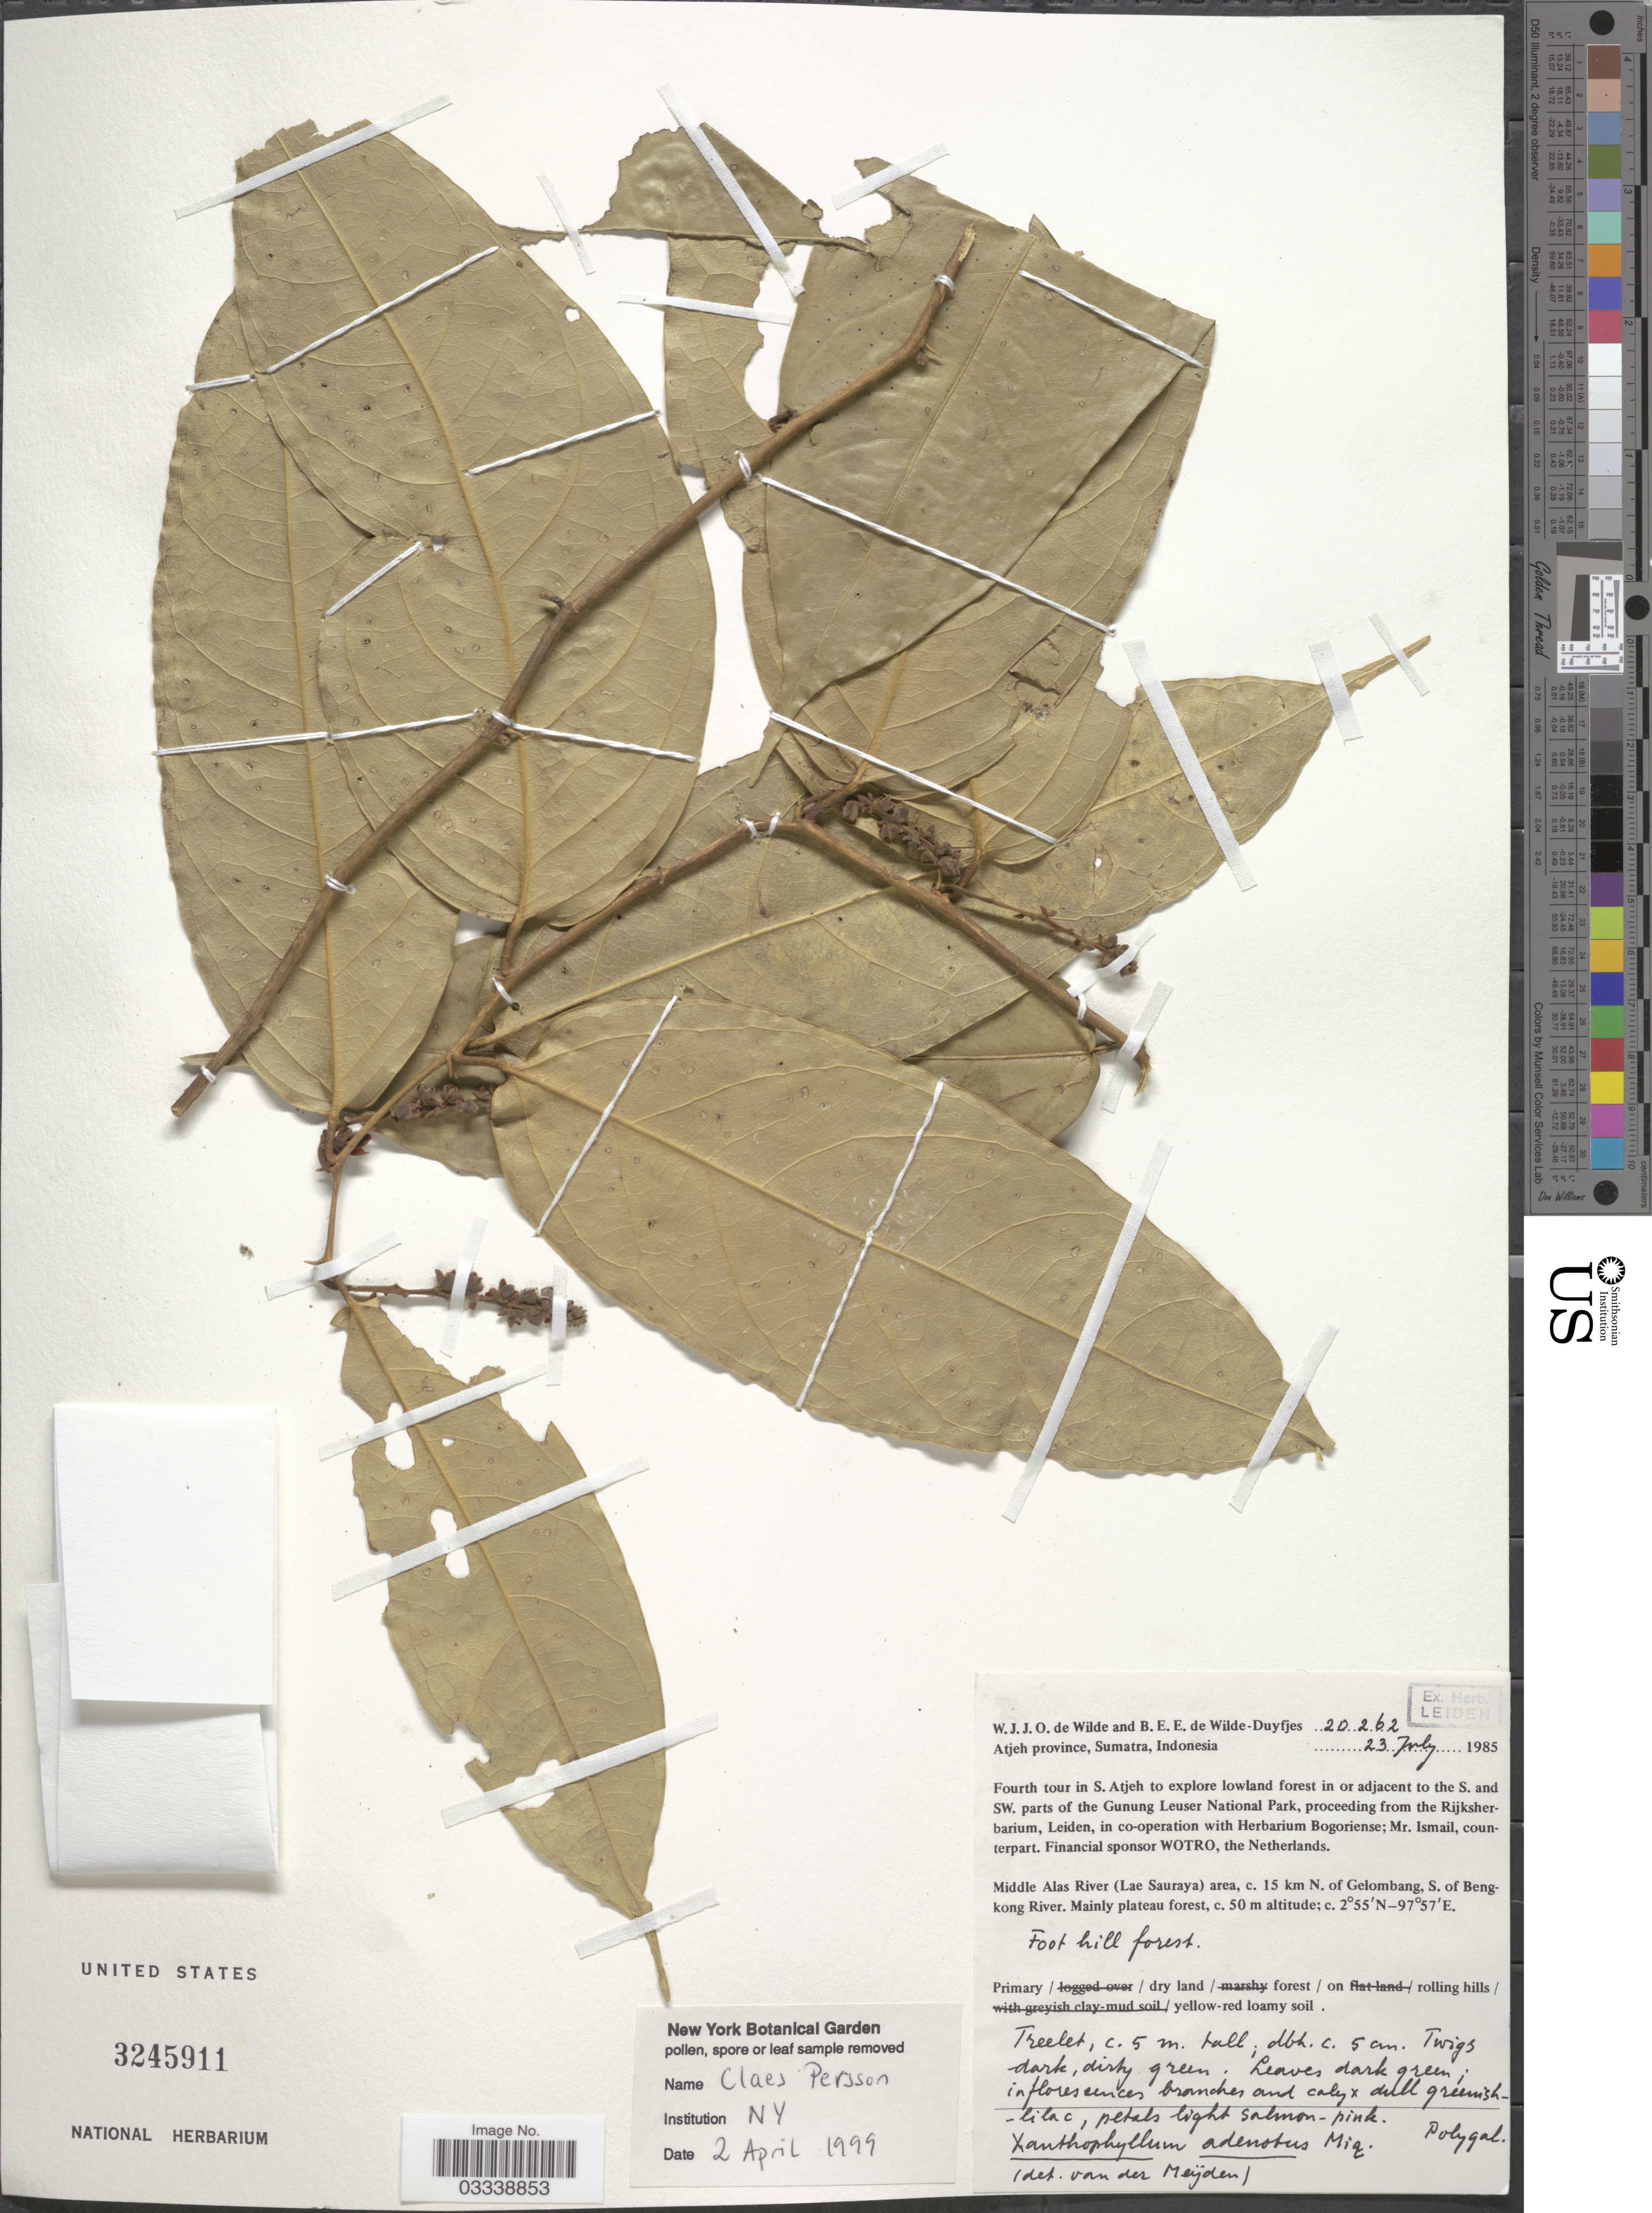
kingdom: Plantae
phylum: Tracheophyta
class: Magnoliopsida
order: Fabales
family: Polygalaceae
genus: Xanthophyllum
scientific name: Xanthophyllum adenotus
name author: Miq.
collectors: W. J. de Wilde & B. E. de Wilde-Duyfjes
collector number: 20262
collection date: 1985-07-23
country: Indonesia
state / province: Sumatra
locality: Atjeh province. Middle Alas River (Lae Sauraya) area, c. 15 km N. of Gelombang, S. of Benkong River.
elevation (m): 50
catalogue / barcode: US 3245911